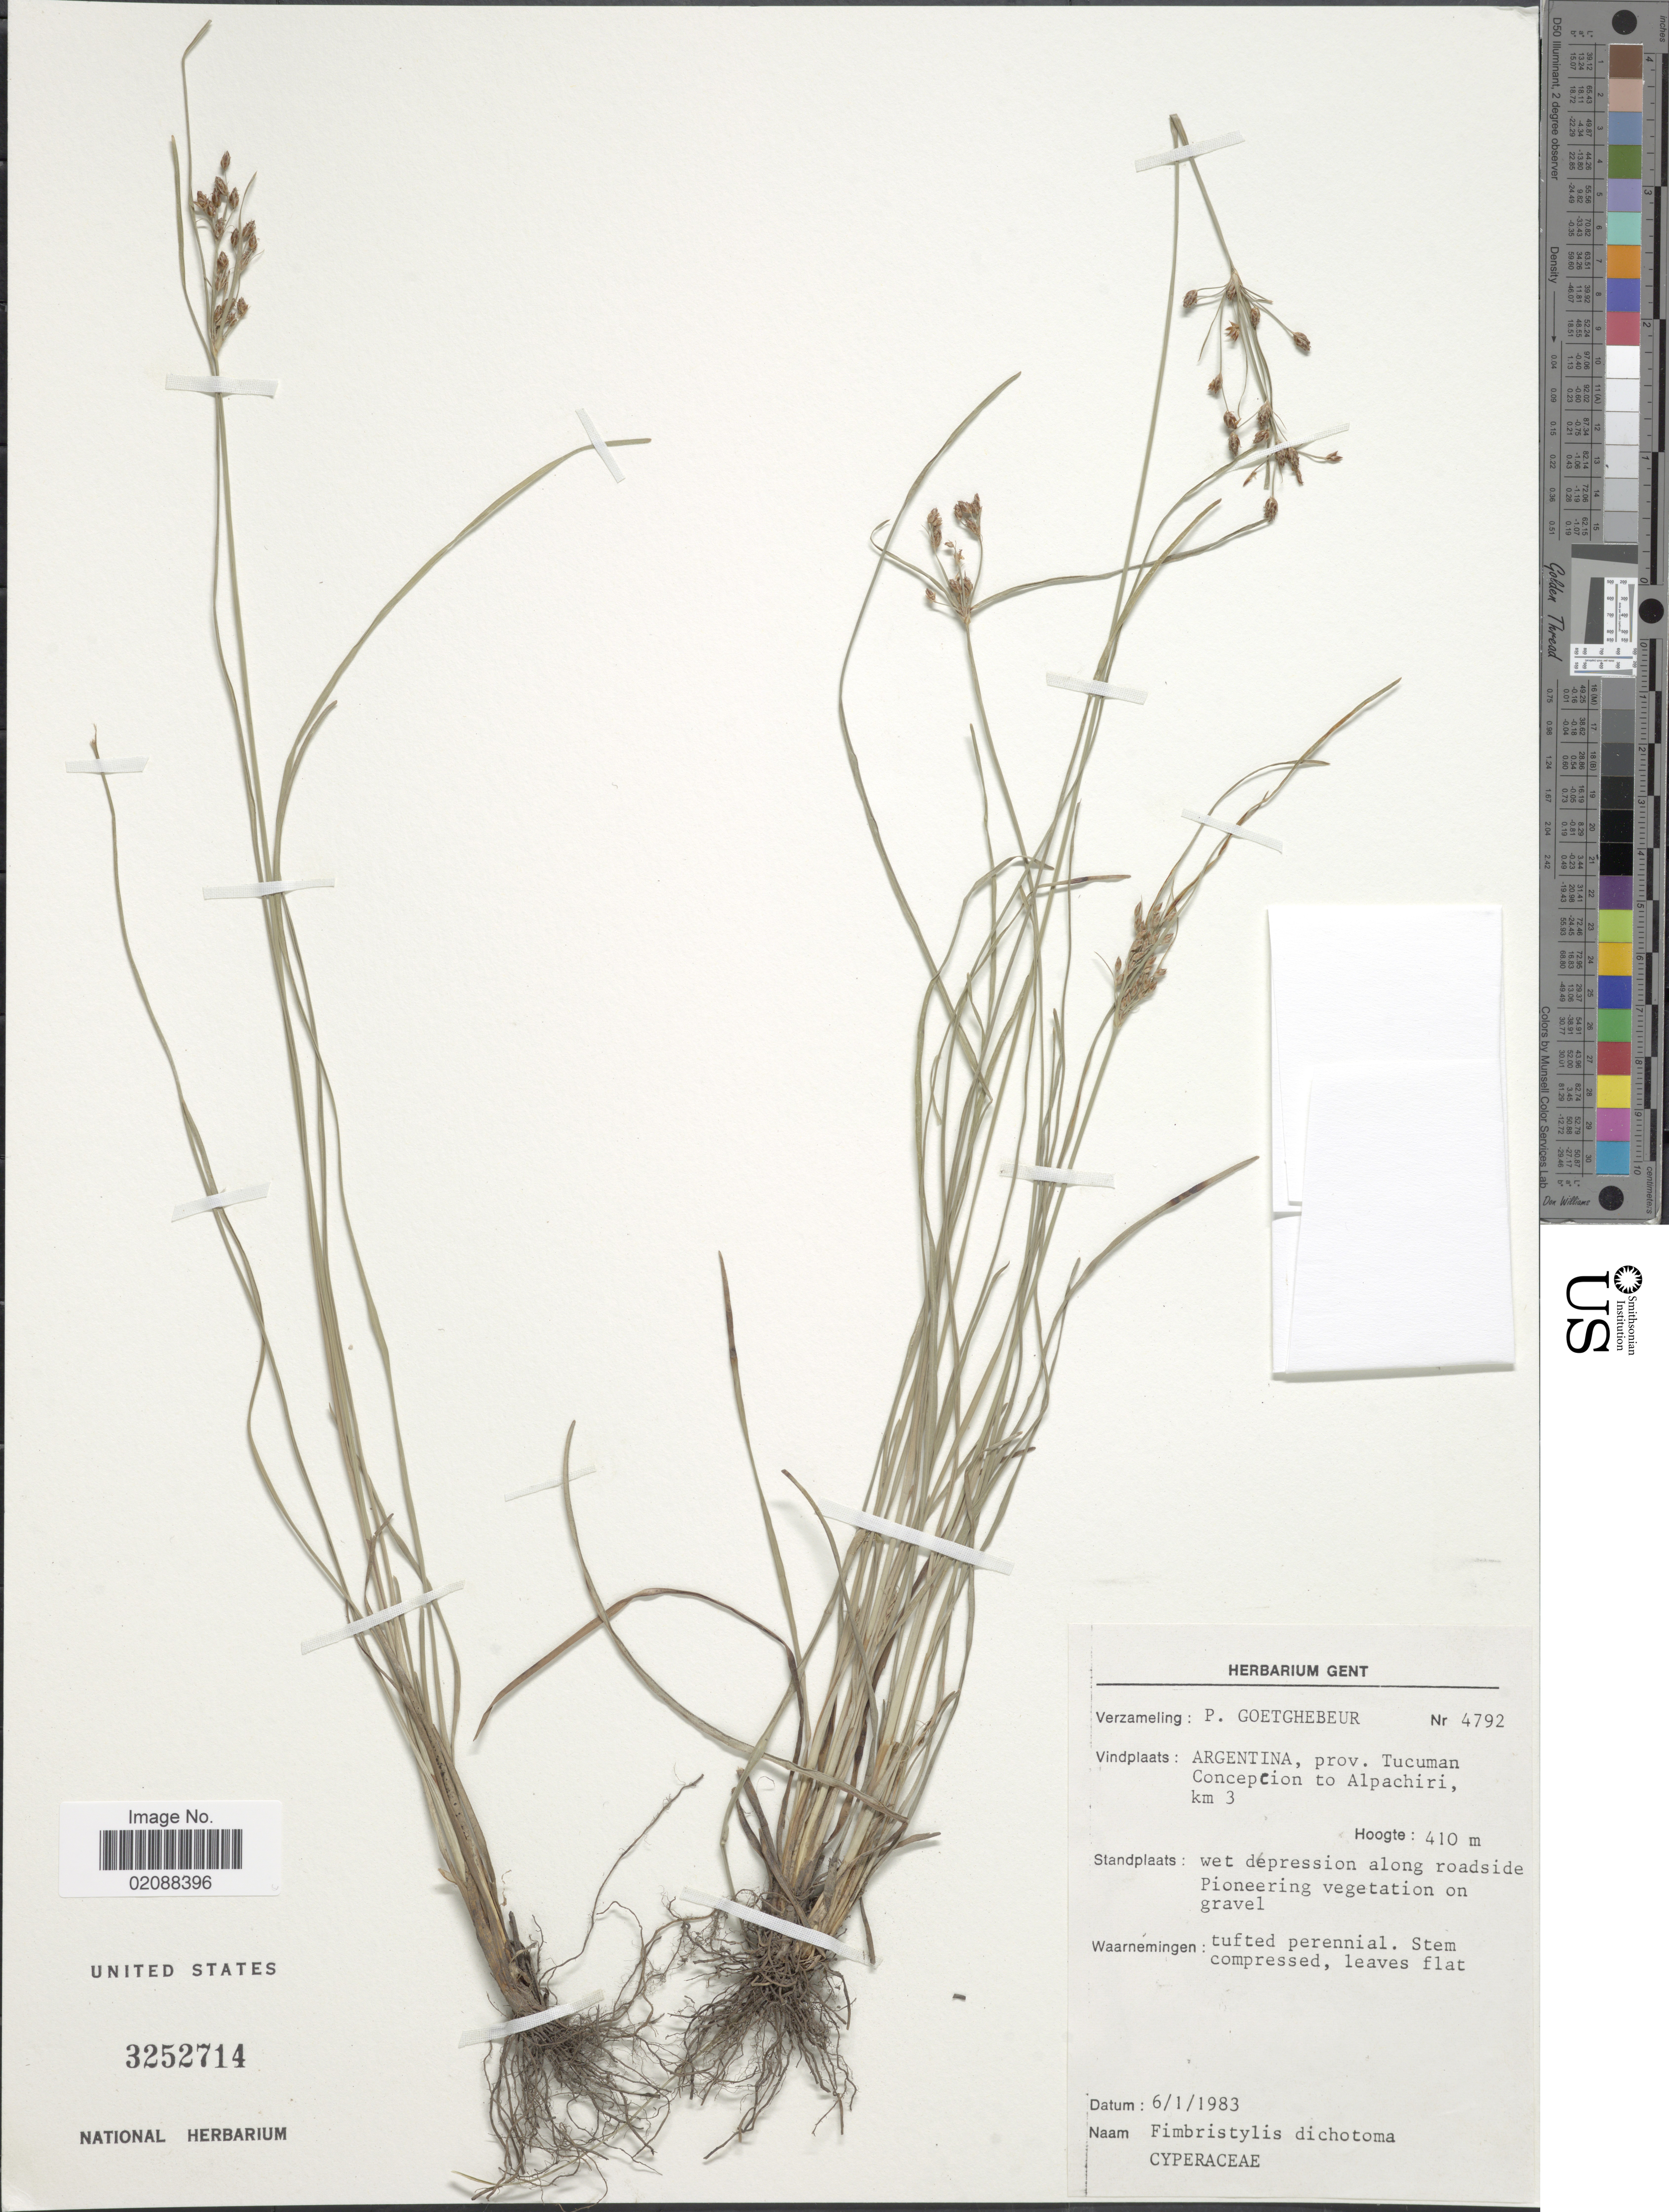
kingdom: Plantae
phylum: Tracheophyta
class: Liliopsida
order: Poales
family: Cyperaceae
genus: Fimbristylis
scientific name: Fimbristylis dichotoma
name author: (L.) Vahl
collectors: P. Goetghebeur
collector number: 4792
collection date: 1983-01-06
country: Argentina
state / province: Tucuman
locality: Concepcion to Alpachiri, km 3. Wet depression along roadside Pioneering vegetation on gravel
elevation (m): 410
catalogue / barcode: US 3252714